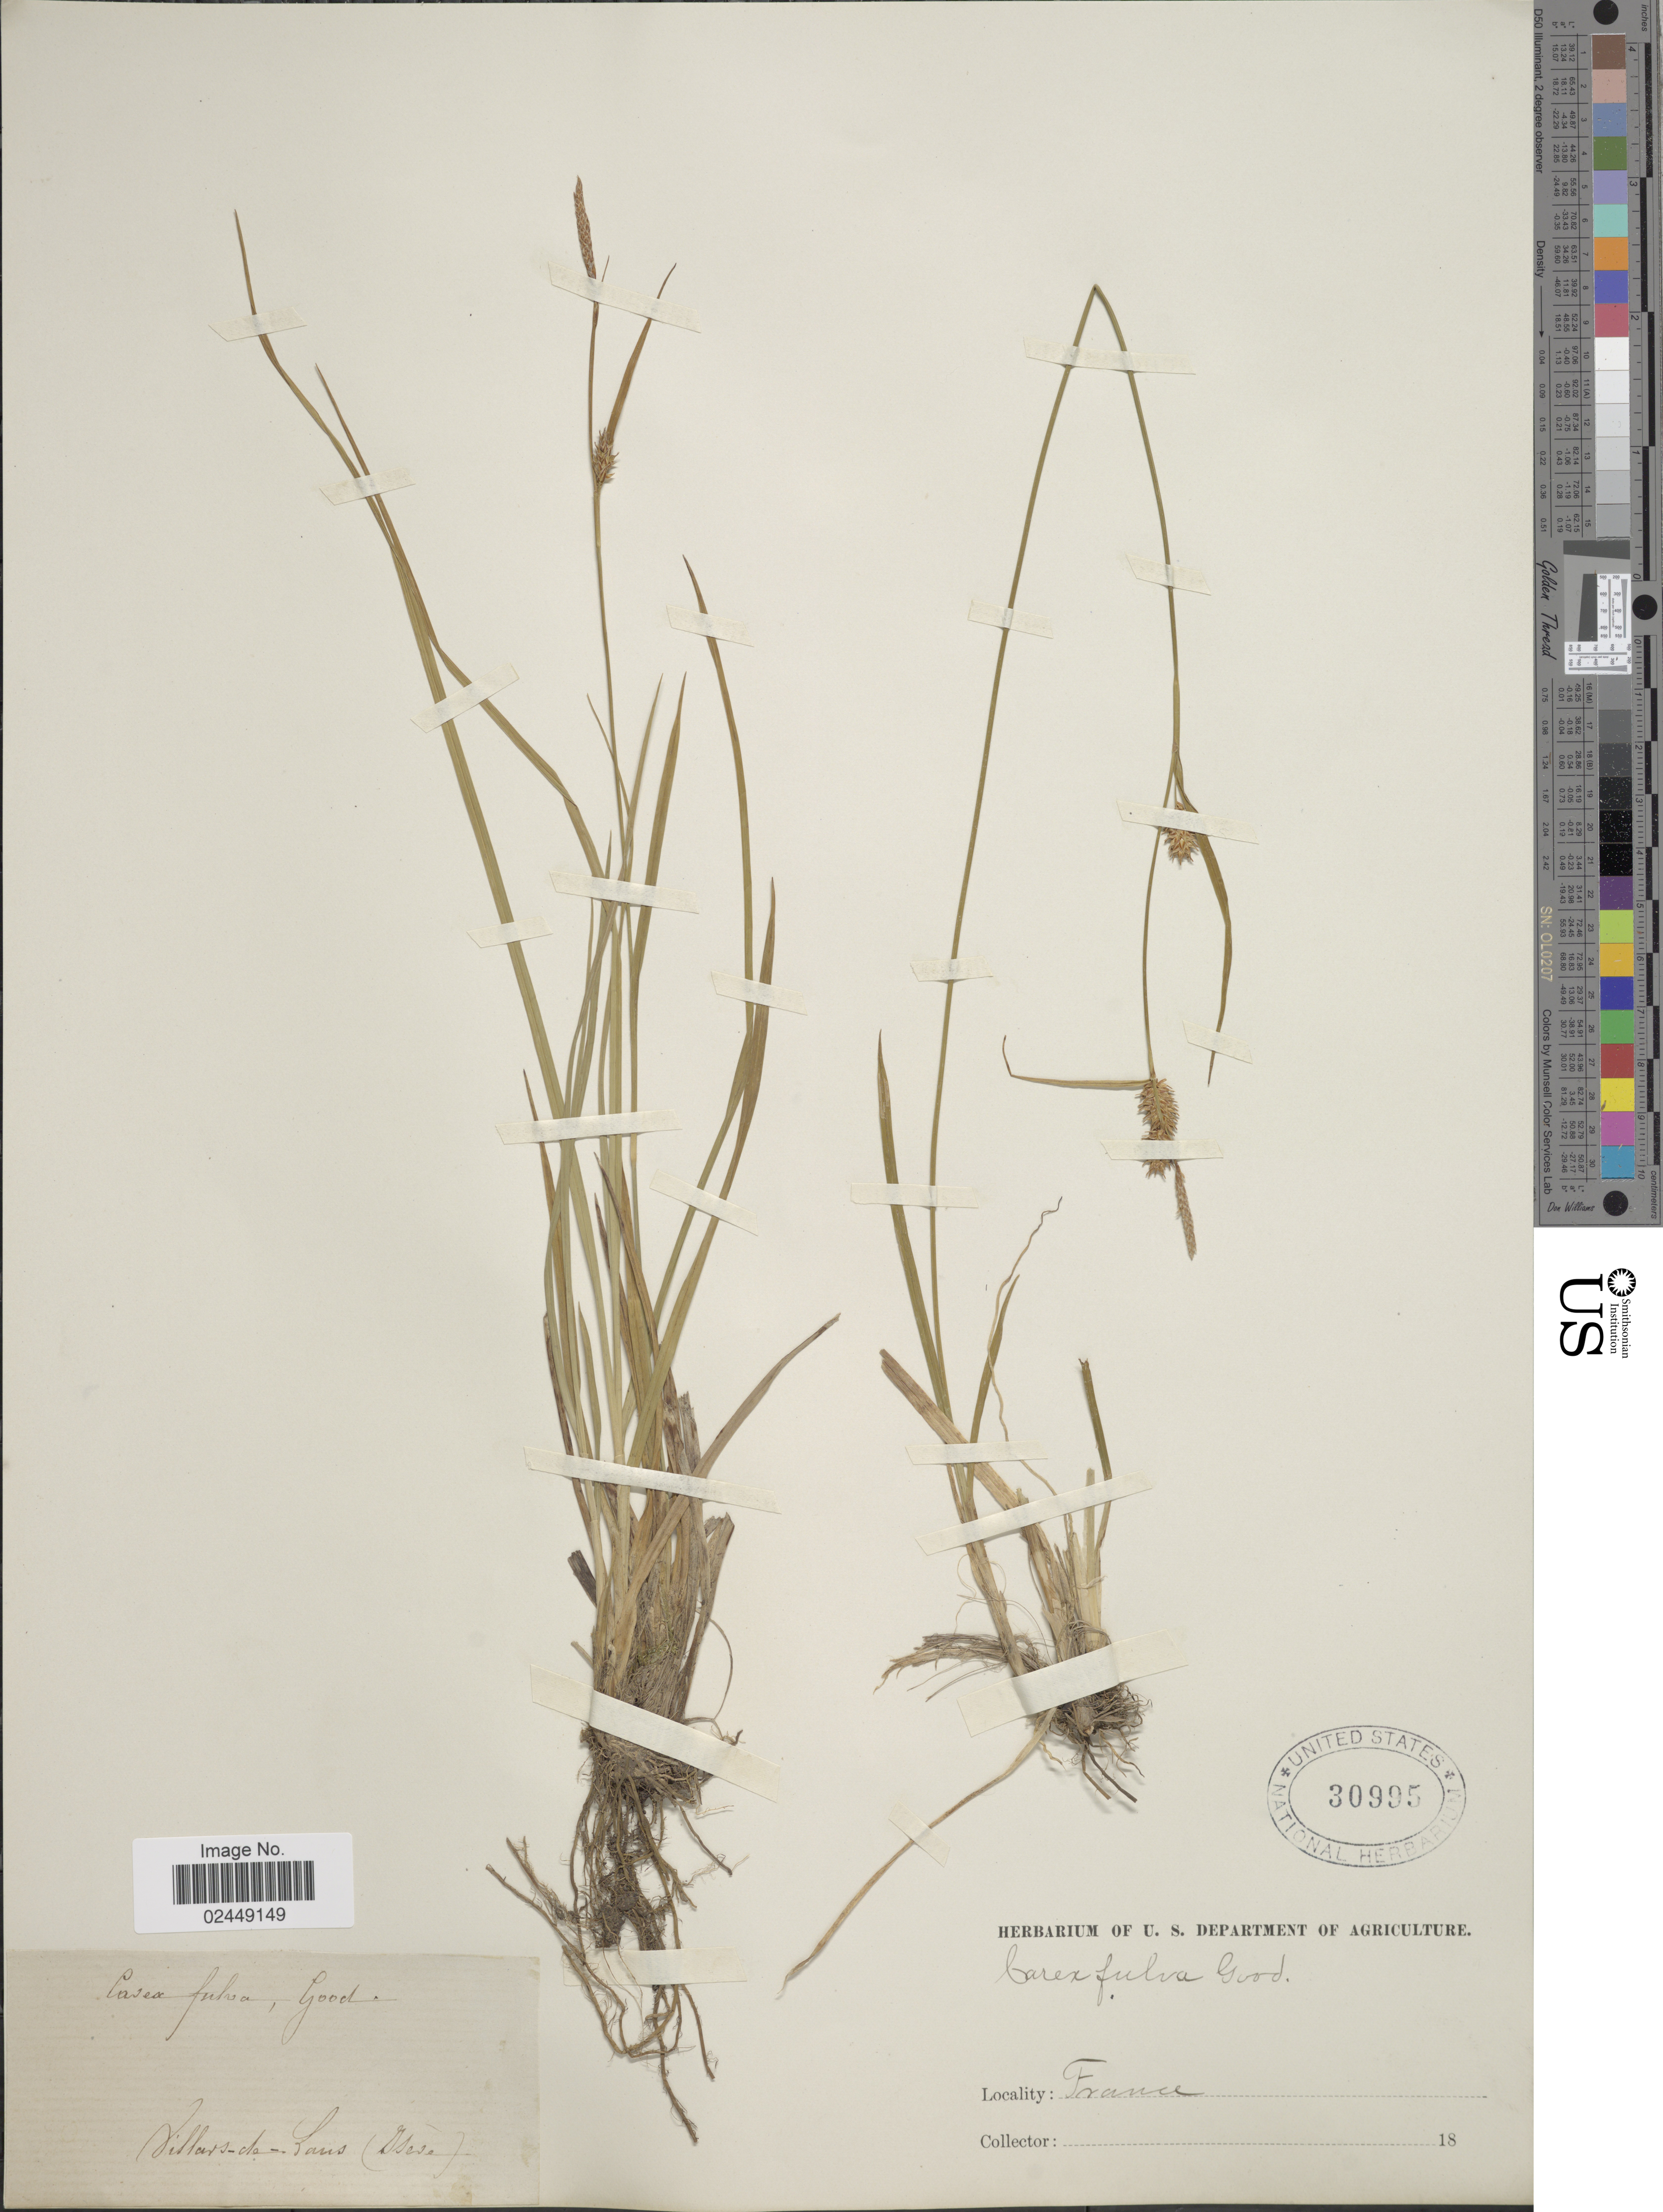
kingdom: Plantae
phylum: Tracheophyta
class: Liliopsida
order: Poales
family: Cyperaceae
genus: Carex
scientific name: Carex x fulva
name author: Gooden.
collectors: ex herb. U. S. Department of Agriculture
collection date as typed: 18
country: France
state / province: Auvergne-Rhône-Alpes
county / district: Isère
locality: Villars-che-Laus (Isere) [interpreted]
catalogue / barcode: US 30995